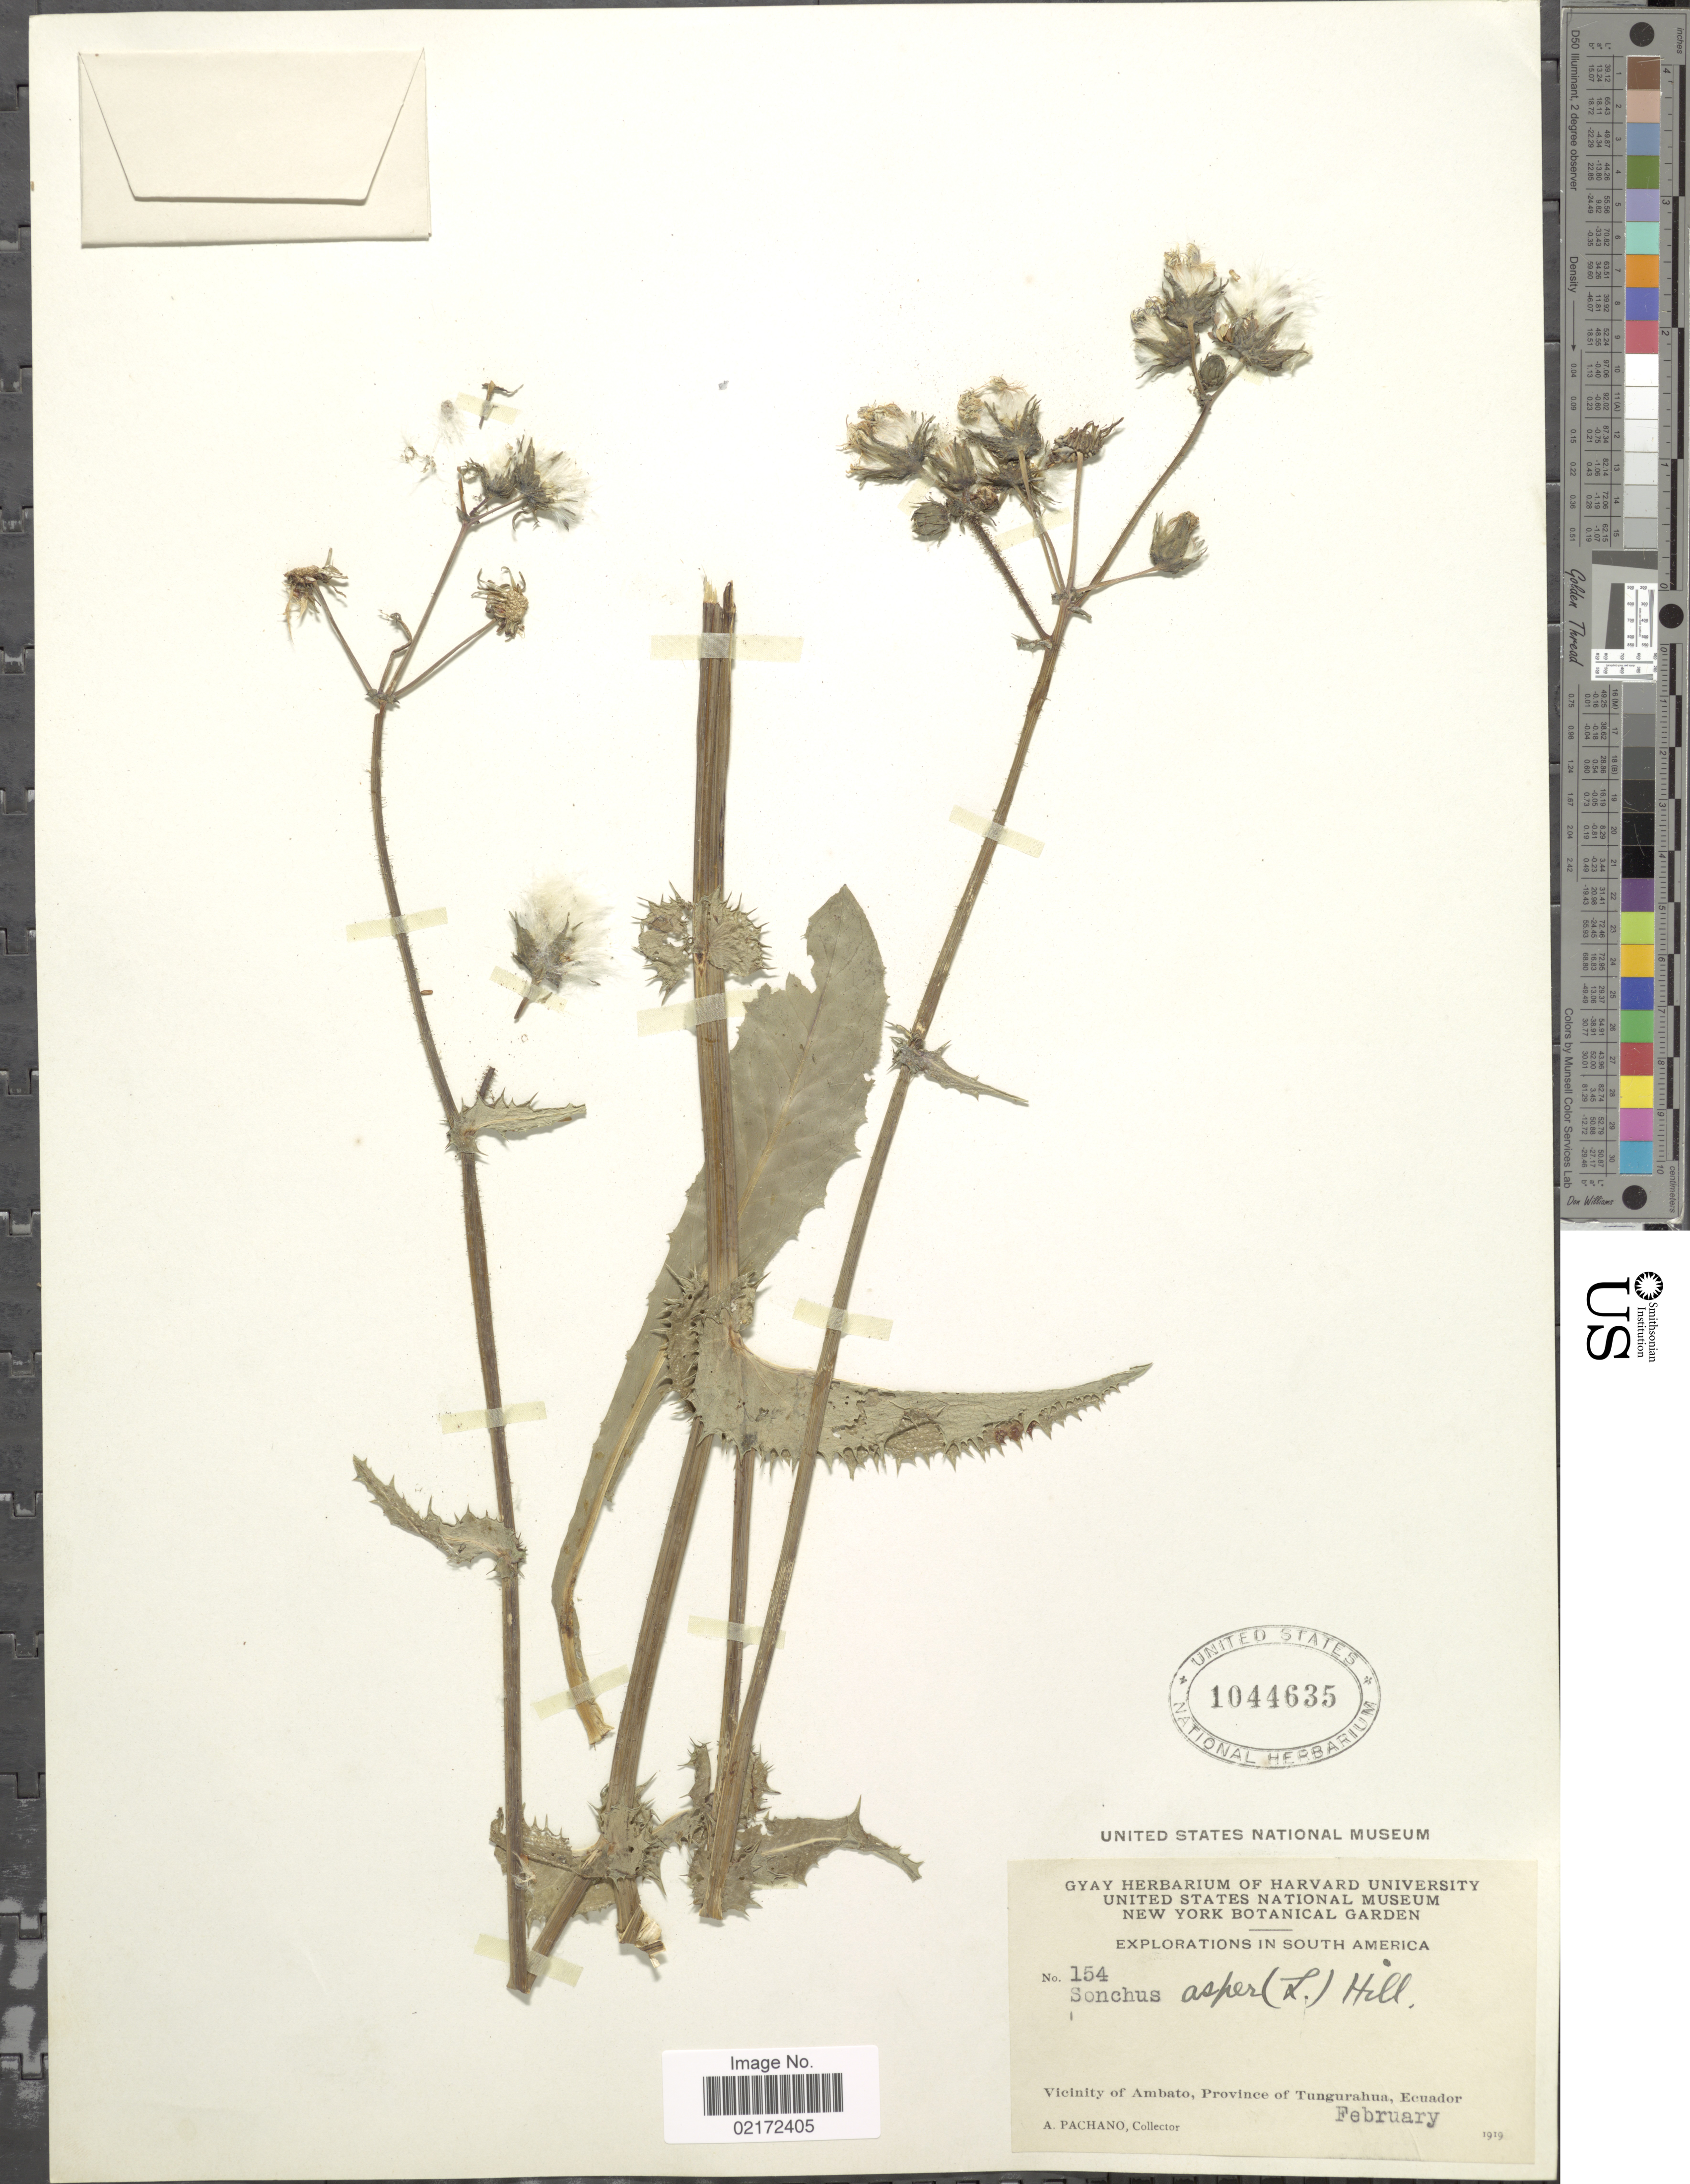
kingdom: Plantae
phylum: Tracheophyta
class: Magnoliopsida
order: Asterales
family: Asteraceae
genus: Sonchus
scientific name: Sonchus asper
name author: (L.) Hill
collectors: A. Pachano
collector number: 154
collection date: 1919-02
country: Ecuador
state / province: Tungurahua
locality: Vicinity of Ambato, Province of Tungurahua, Ecuador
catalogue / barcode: US 1044635